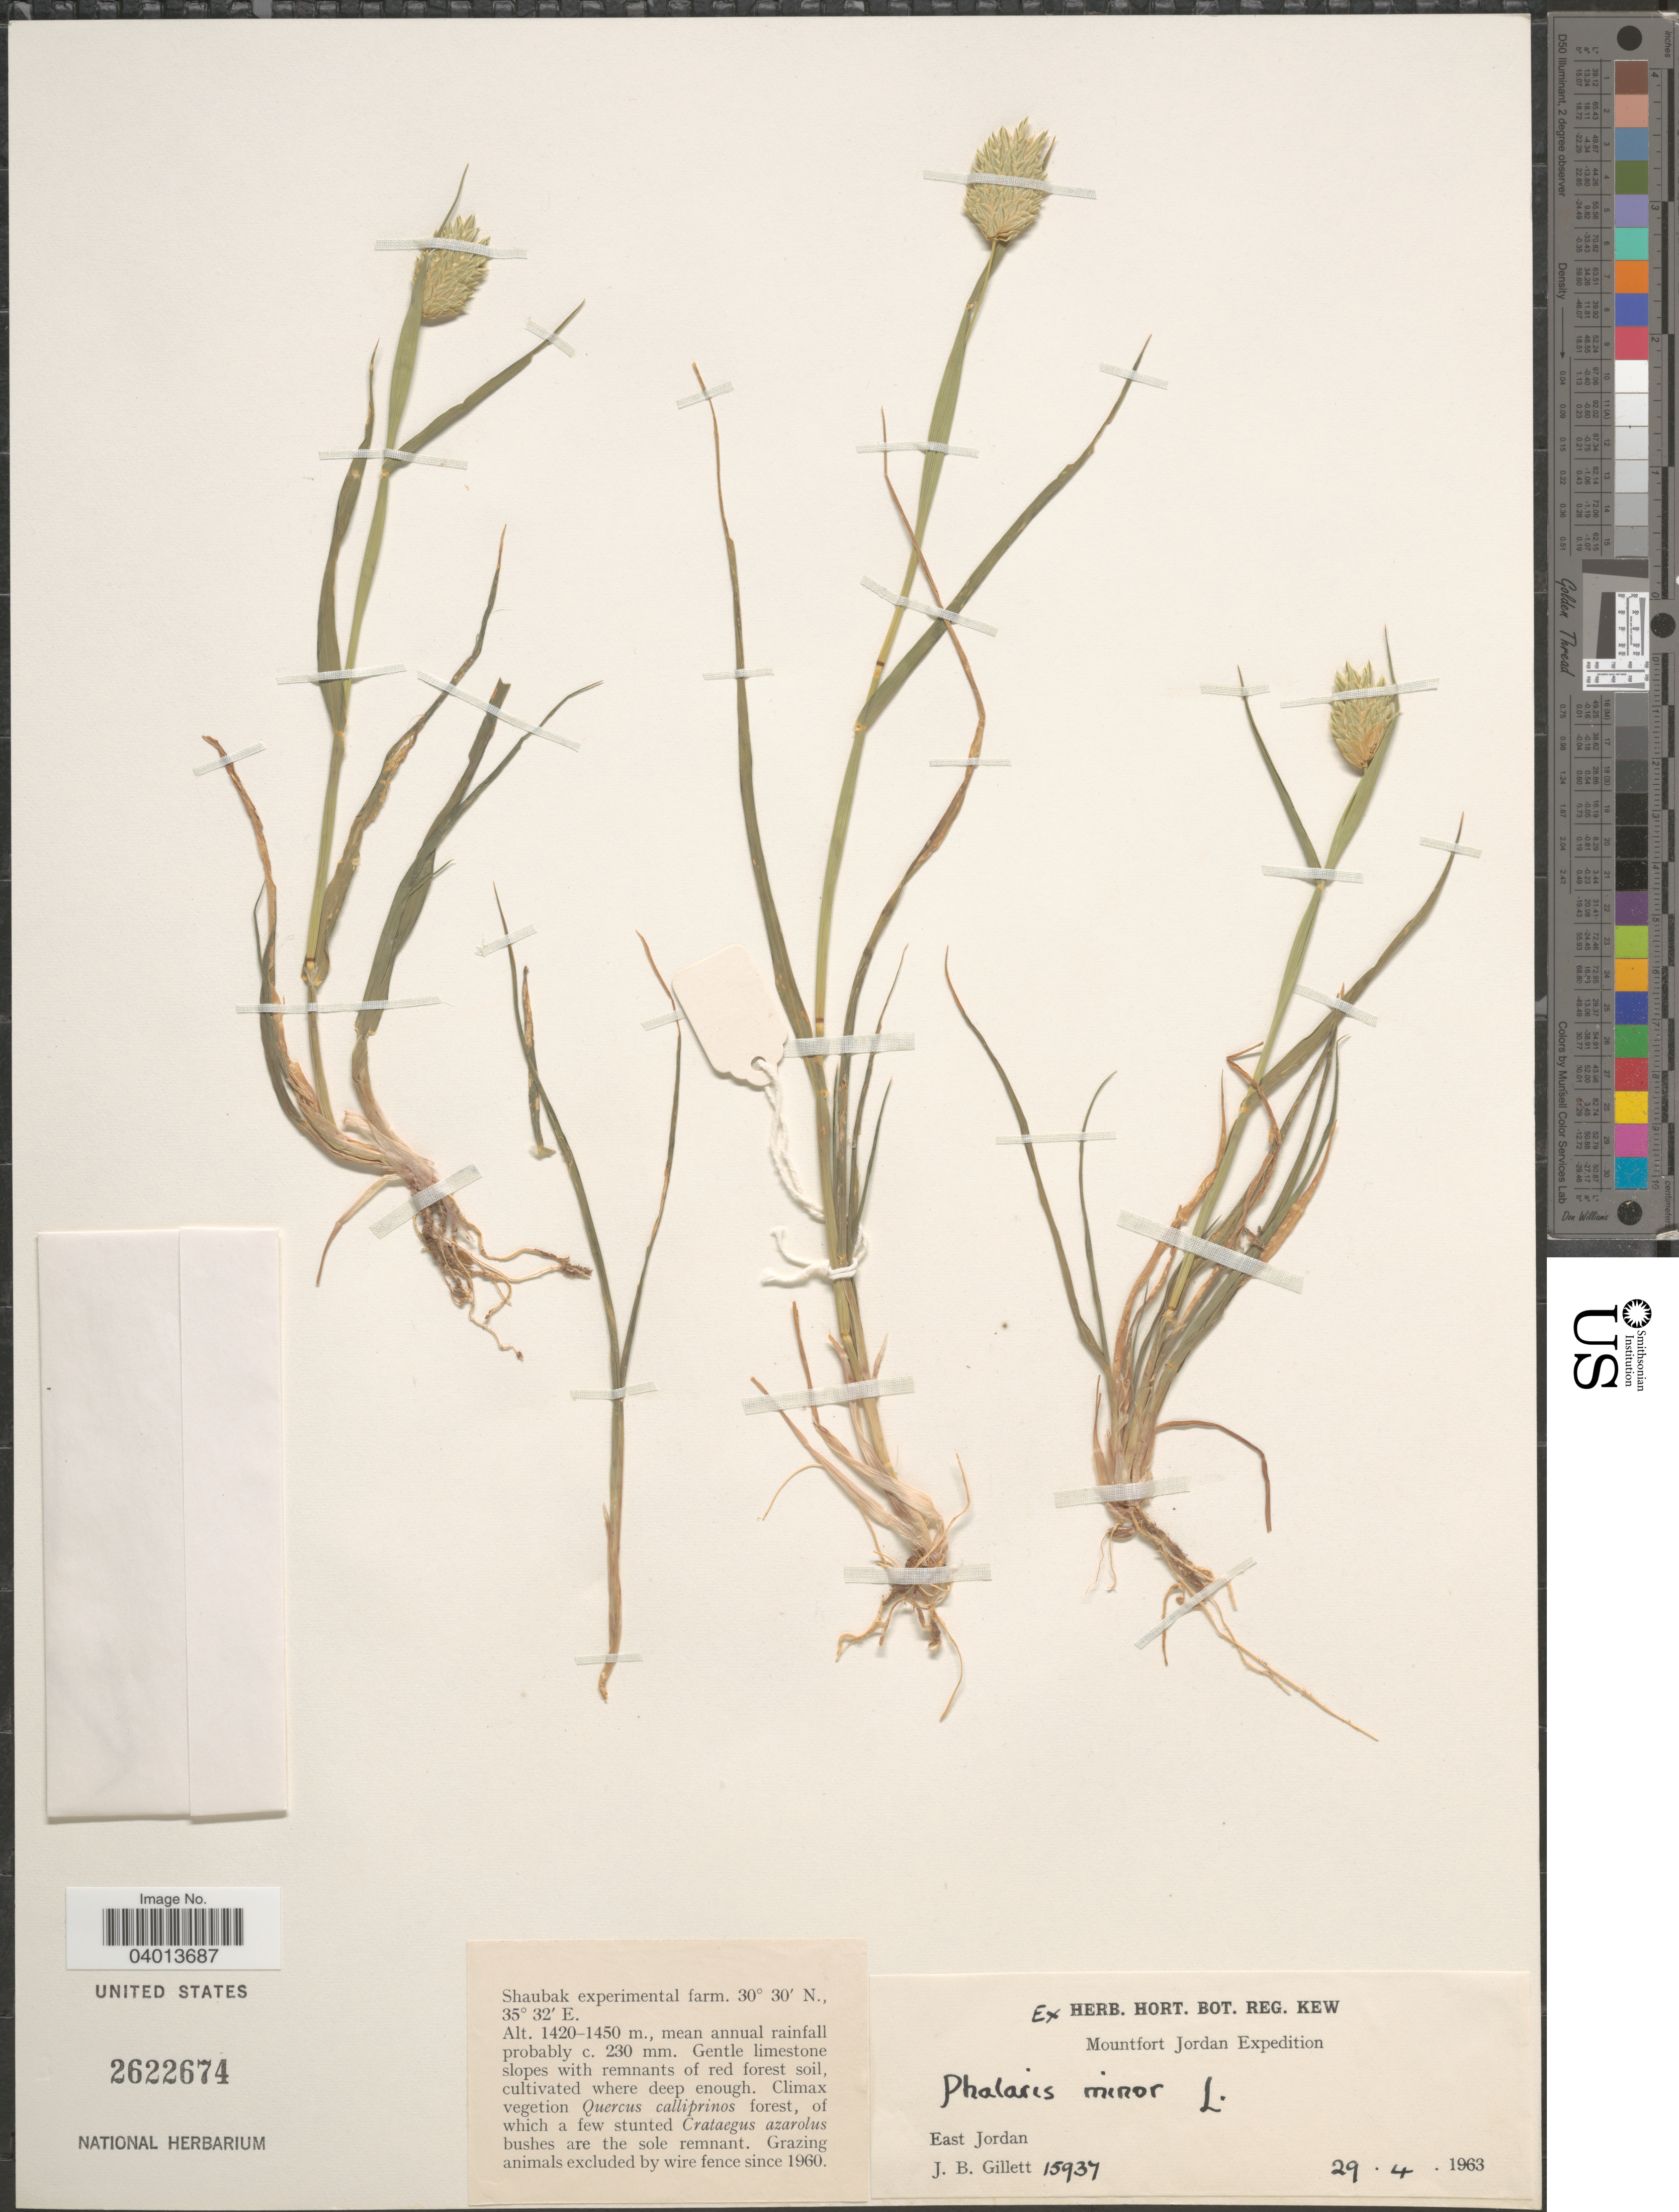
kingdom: Plantae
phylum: Tracheophyta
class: Liliopsida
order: Poales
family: Poaceae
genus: Phalaris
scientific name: Phalaris minor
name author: Retz.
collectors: J. B. Gillett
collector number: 15937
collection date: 1963-04-29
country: Jordan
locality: Shaubak experimental farm. East Jordan.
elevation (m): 1420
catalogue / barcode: US 2622674